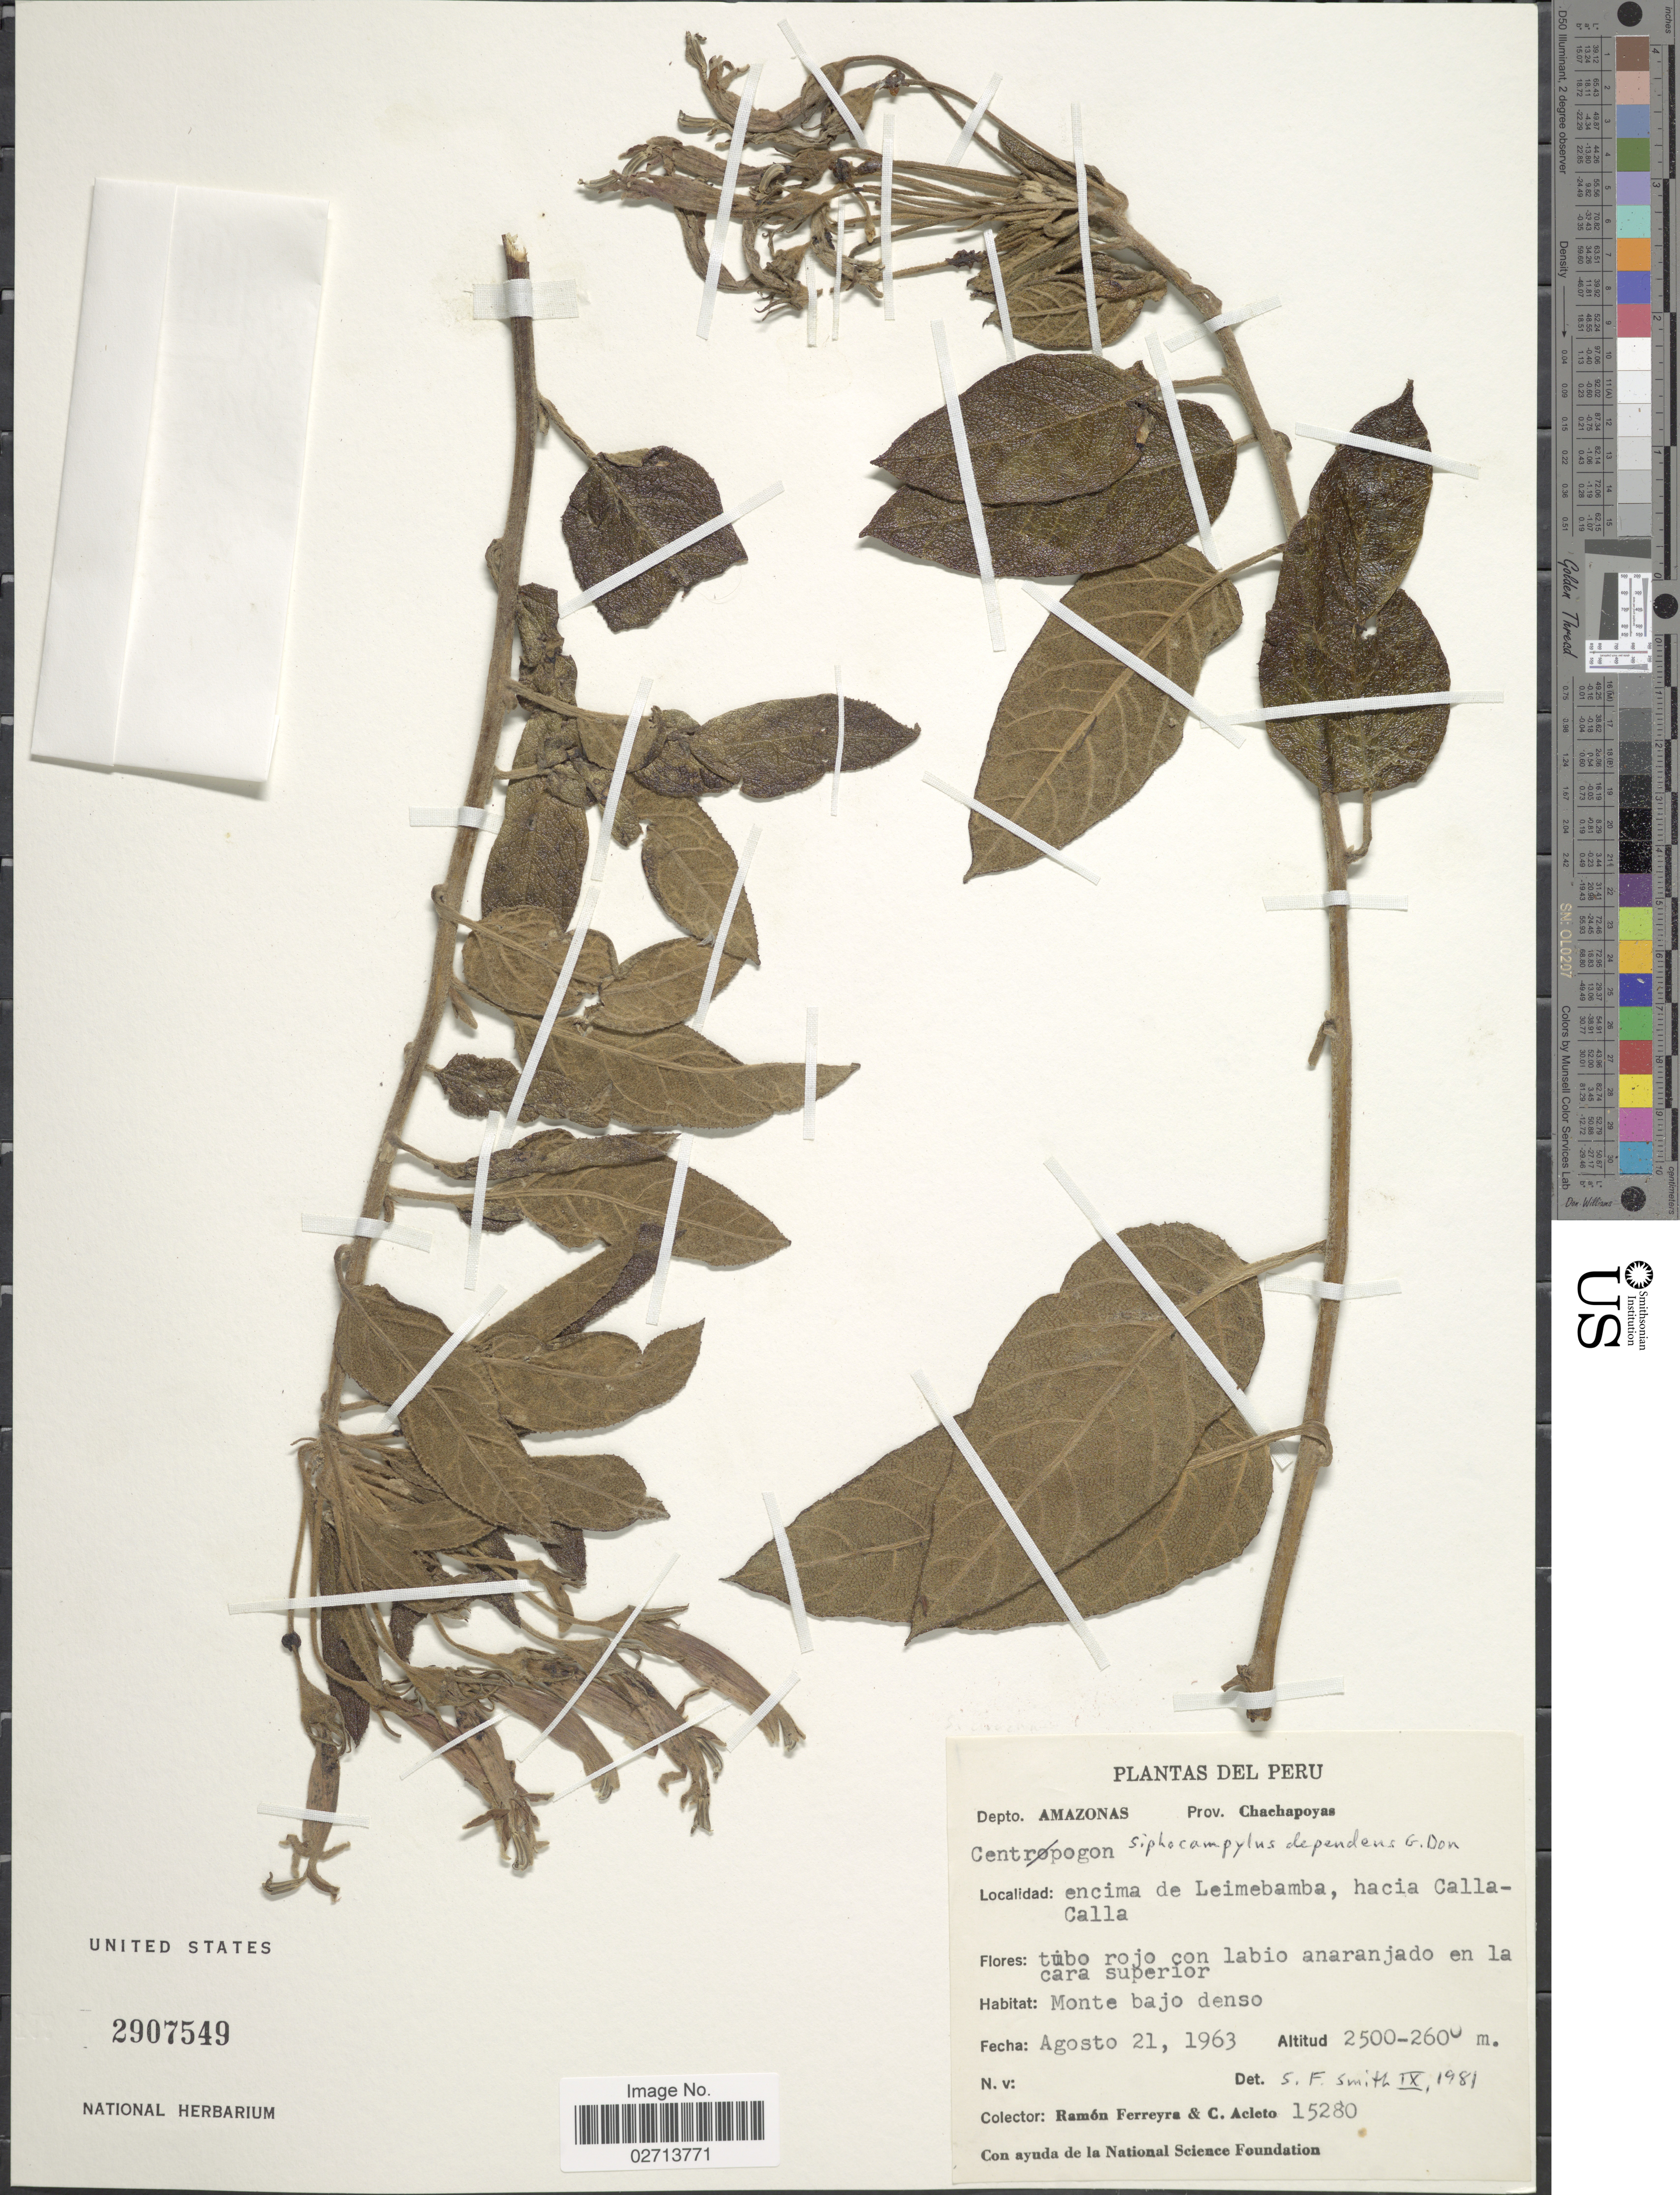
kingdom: Plantae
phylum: Tracheophyta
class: Magnoliopsida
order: Asterales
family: Campanulaceae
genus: Siphocampylus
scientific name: Siphocampylus dependens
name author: G. Don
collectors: R. A. Ferreyra & C. Acleto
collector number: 15280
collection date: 1963-08-21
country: Peru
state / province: Amazonas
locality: Depto. Amazonas: Prov. Chachapoyas, encima de Leimebamba, hacia Calla-Calla, Monte bajo denso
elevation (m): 2500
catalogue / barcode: US 2907549